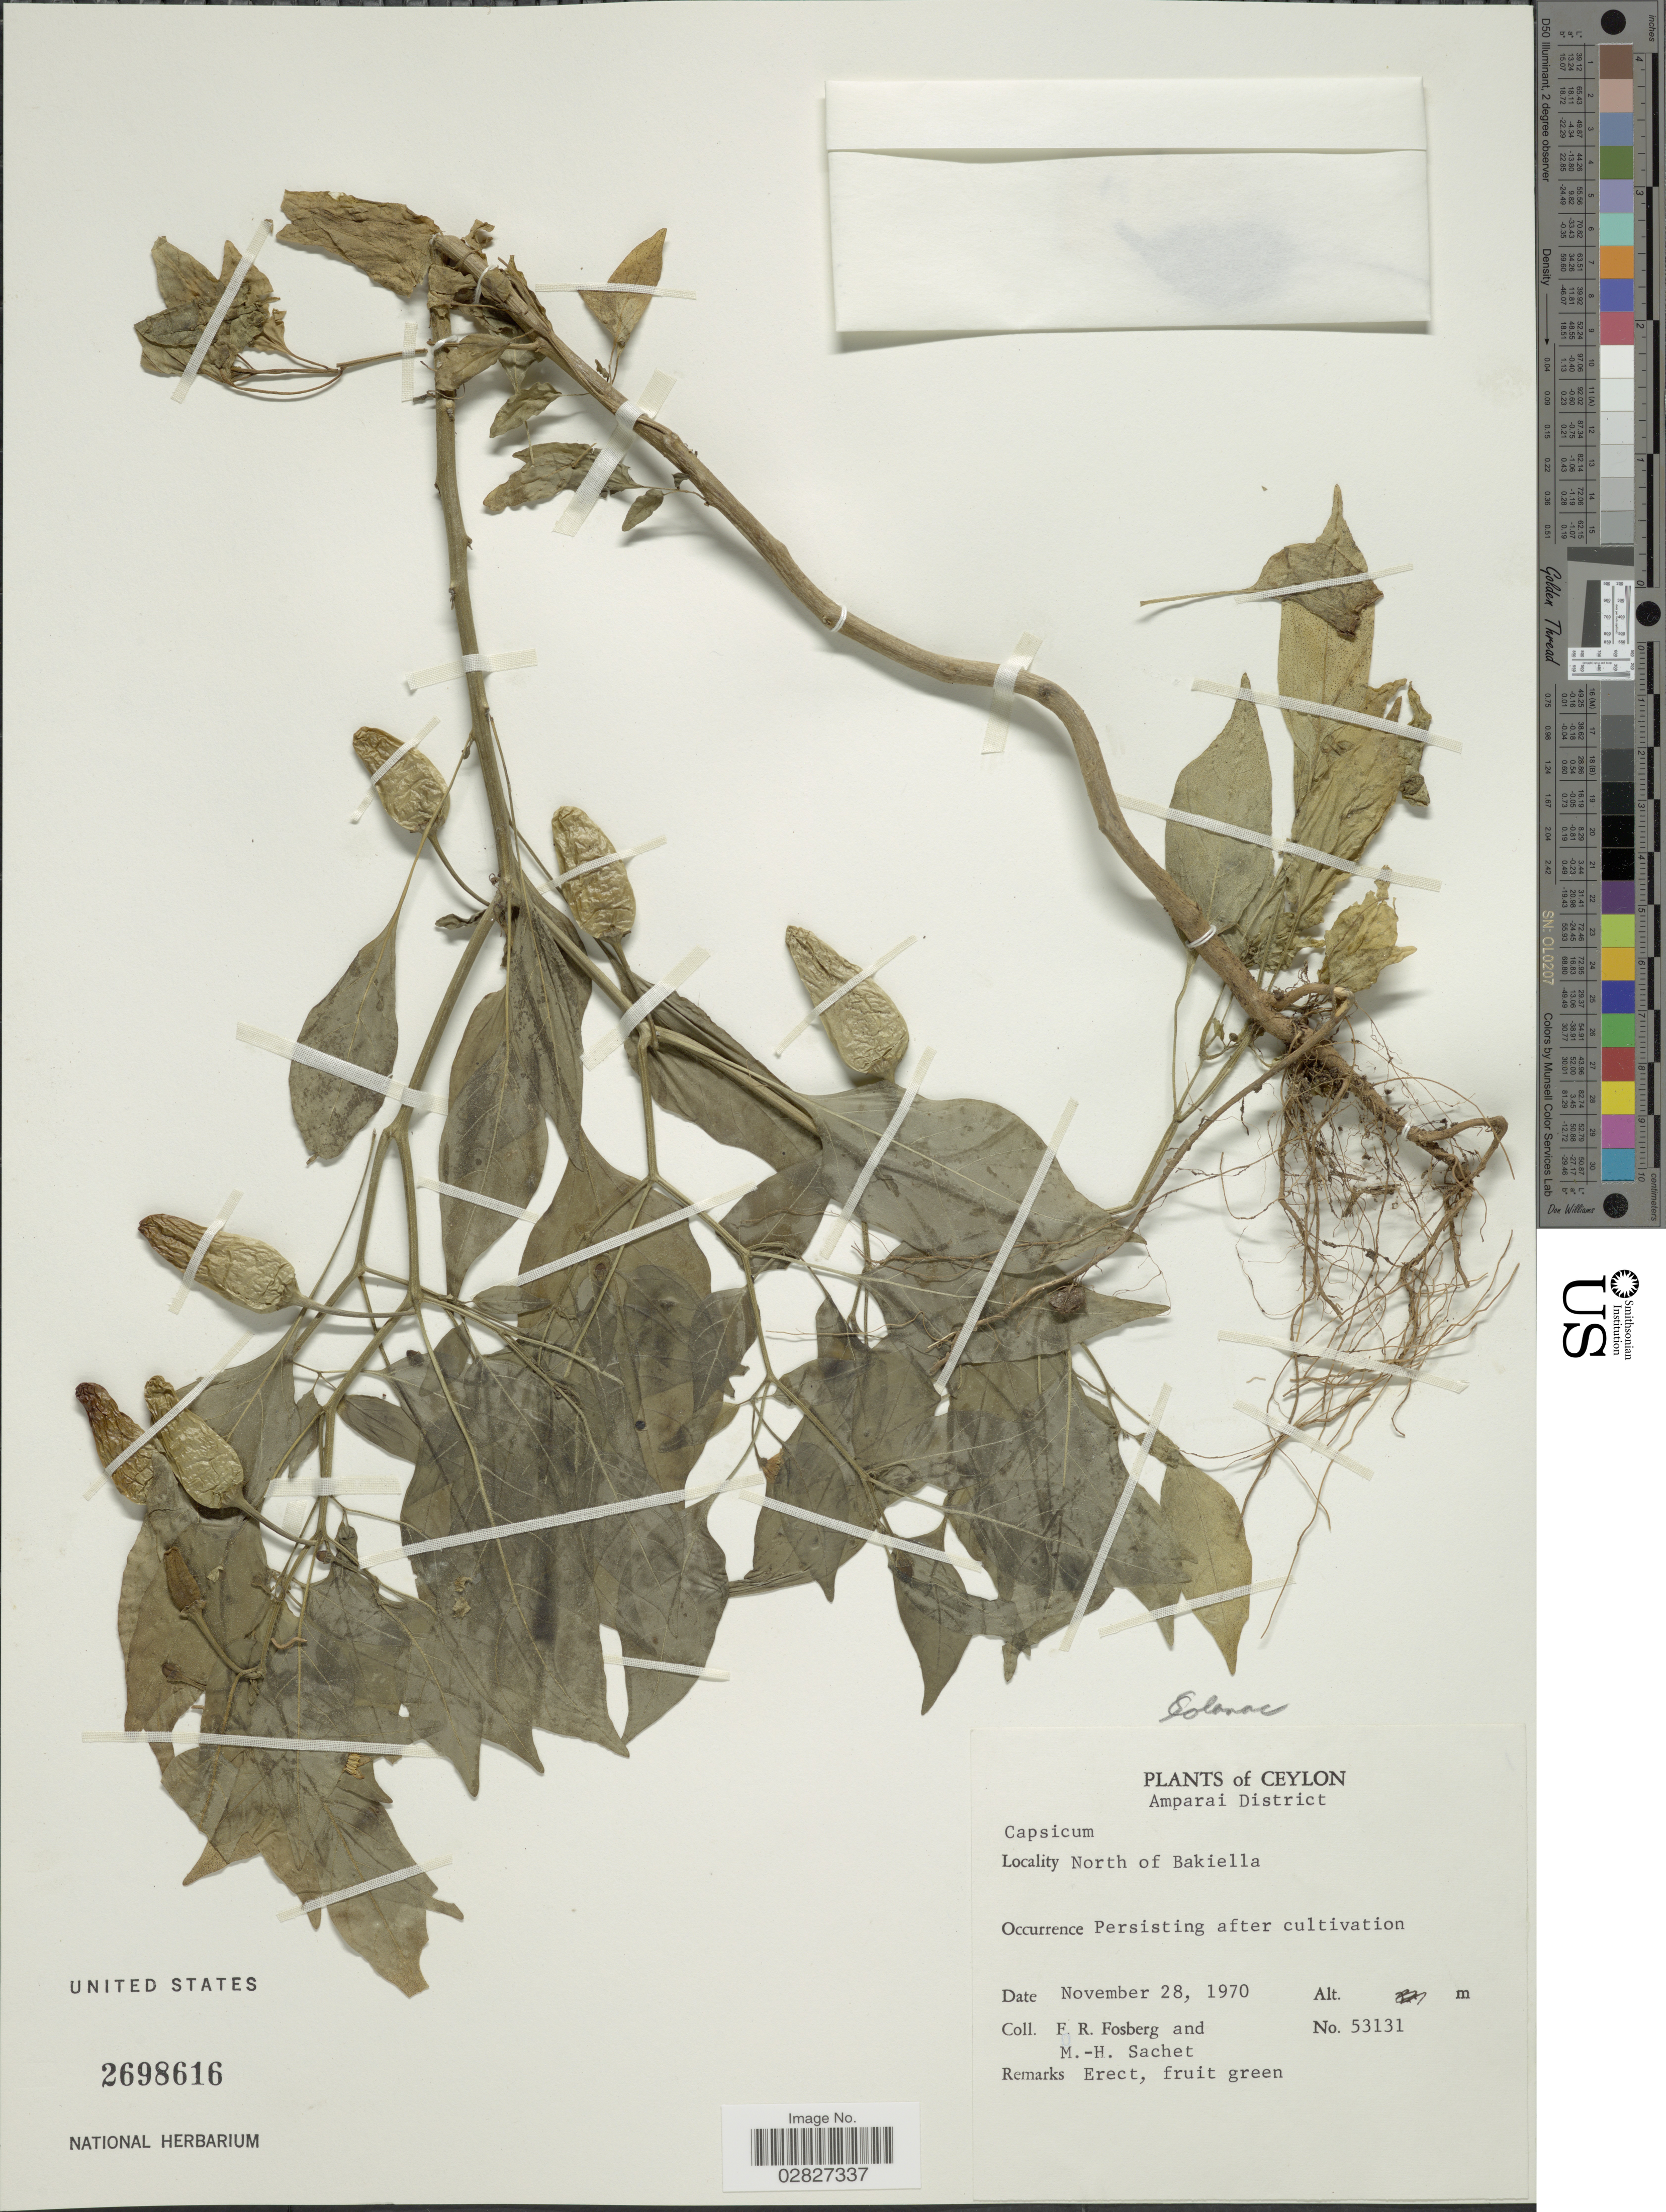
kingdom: Plantae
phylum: Tracheophyta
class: Magnoliopsida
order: Solanales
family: Solanaceae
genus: Capsicum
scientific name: Capsicum sp.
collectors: F. R. Fosberg & M.-H. Sachet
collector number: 53131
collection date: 1970-11-28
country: Sri Lanka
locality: Ceylon. Amparai District. North of Bakiella.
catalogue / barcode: US 2698616